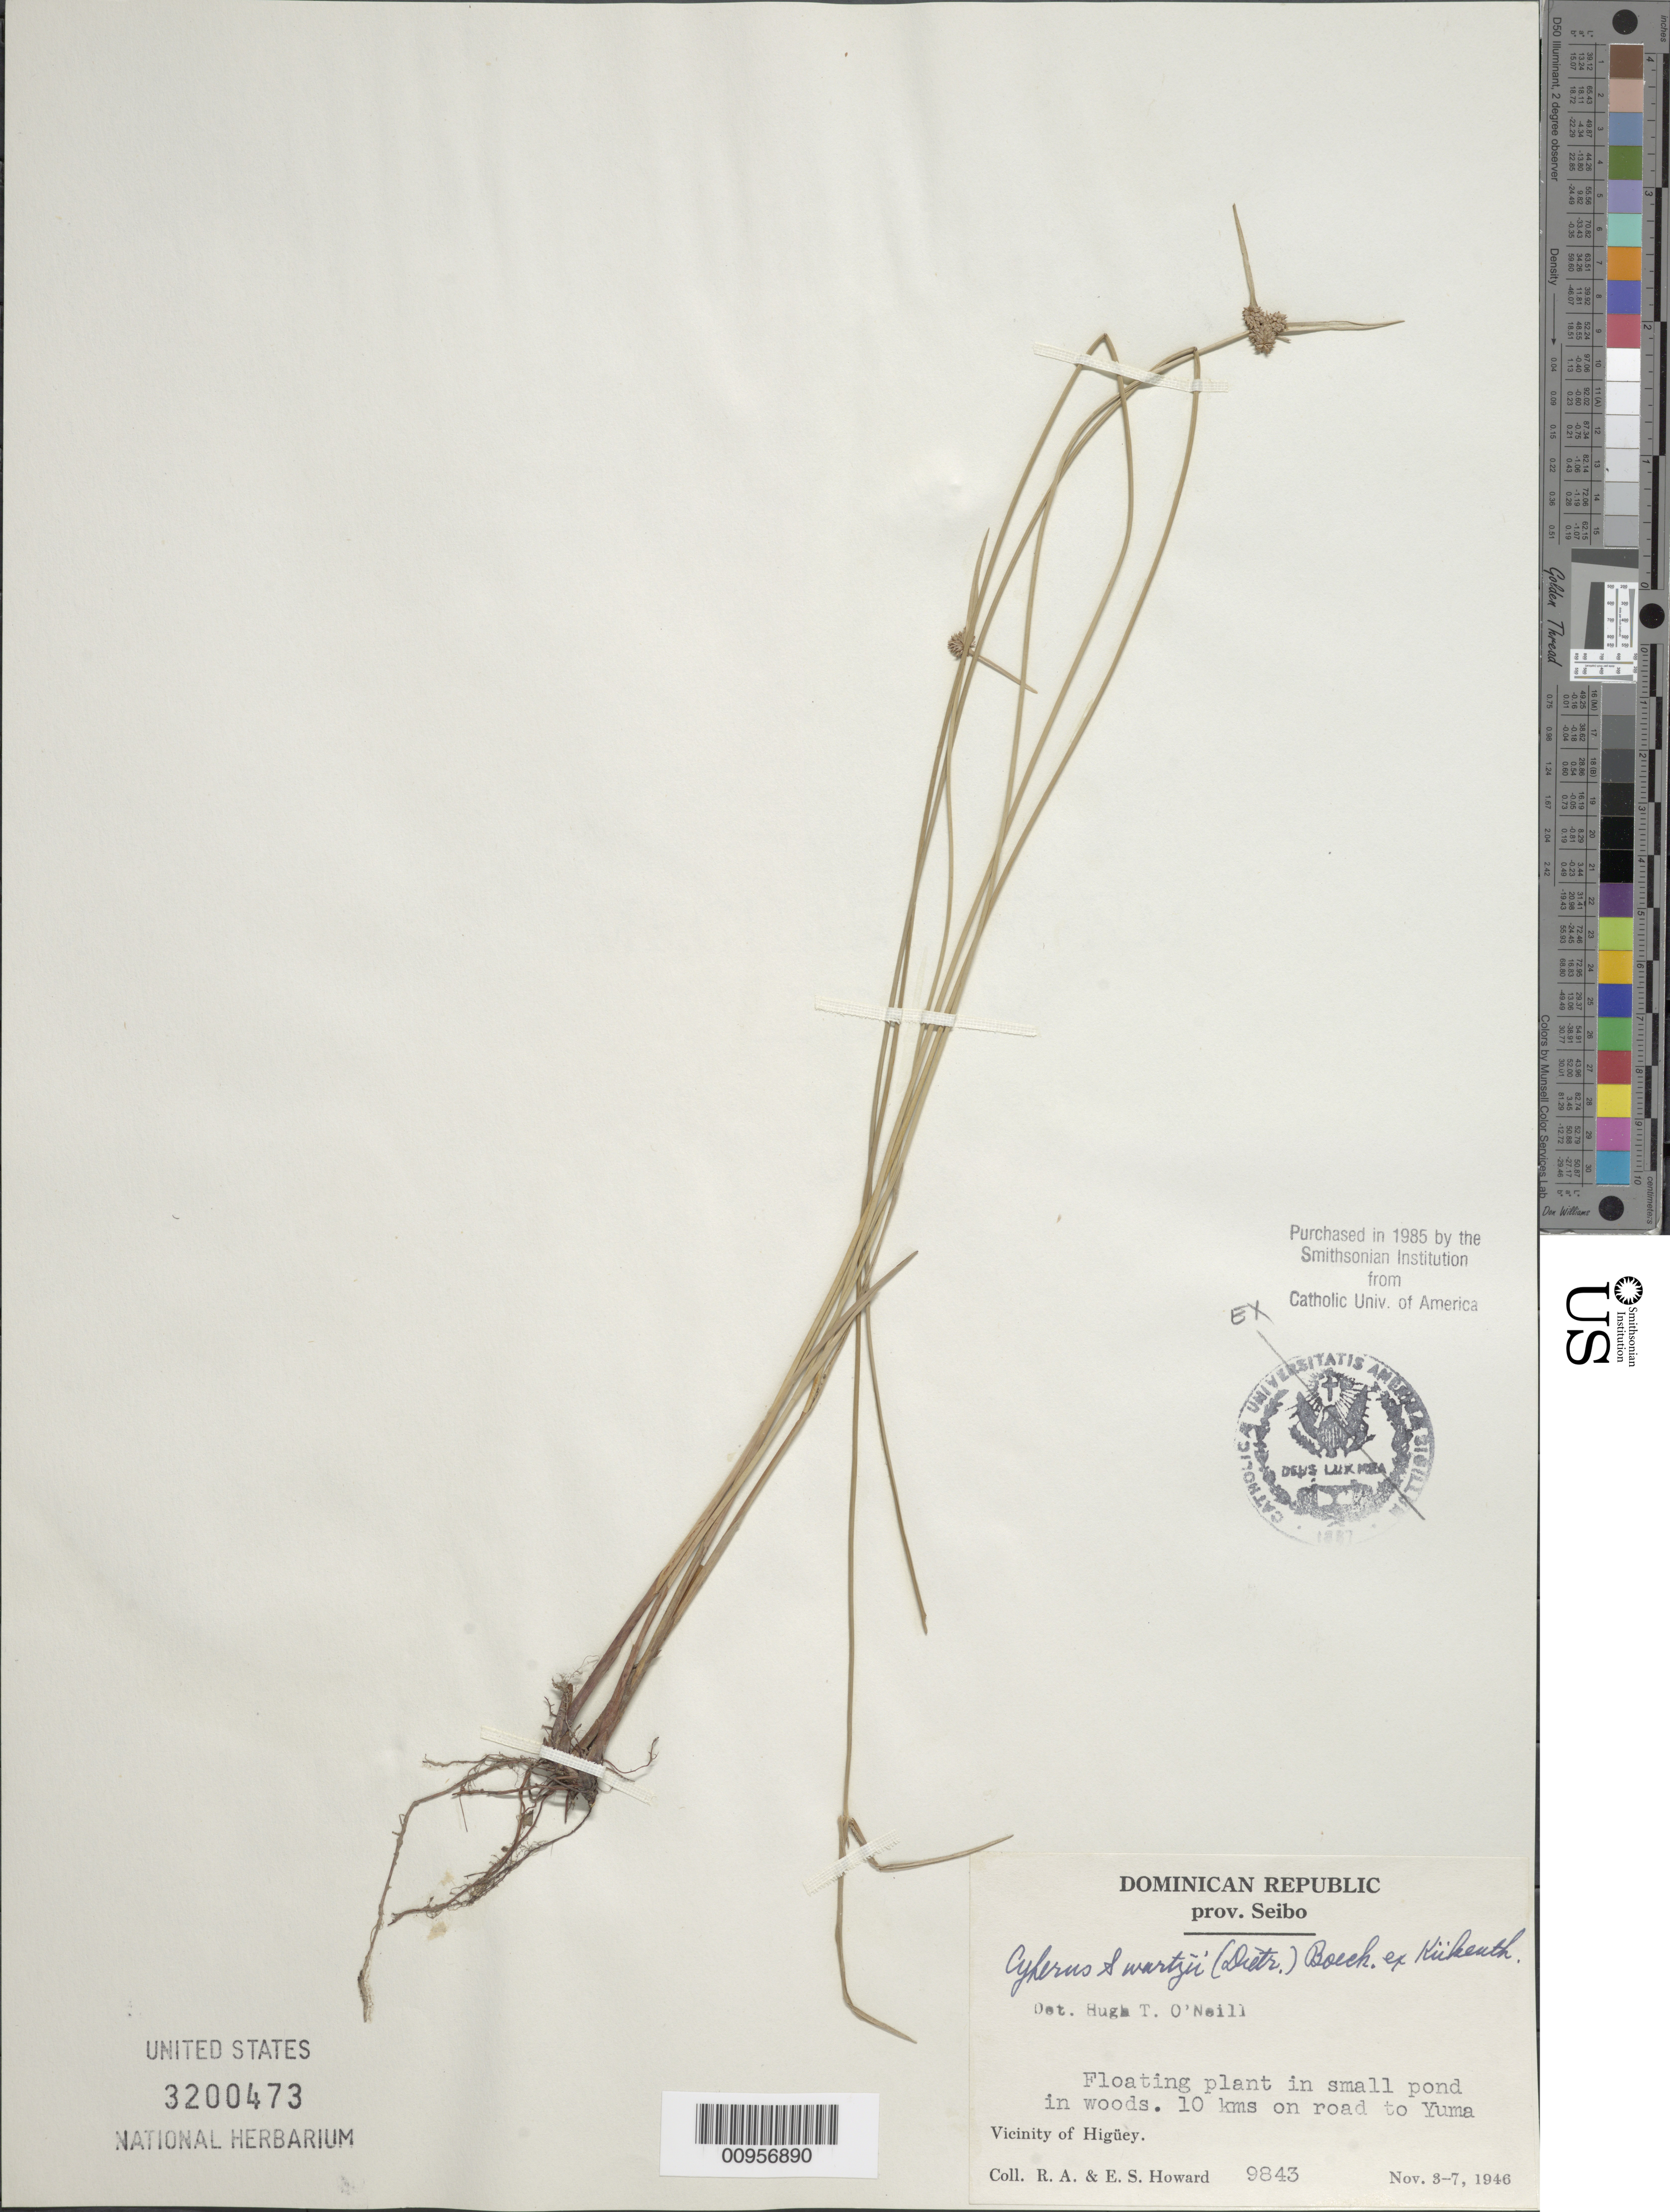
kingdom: Plantae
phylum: Tracheophyta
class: Liliopsida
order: Poales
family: Cyperaceae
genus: Cyperus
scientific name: Cyperus swartzii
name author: (A. Dietr.) Boeckeler ex Kük.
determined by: O'Neill, Hugh T.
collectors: R. A. Howard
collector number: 9843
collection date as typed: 03 Nov 1946 to 07 Nov 1946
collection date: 1946-11-03/1946-11-07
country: Dominican Republic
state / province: El Seibo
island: Hispaniola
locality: Vicinity of Higüey, small pond in woods, 10 kms on road to Yuma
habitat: Small pond in woods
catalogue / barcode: US 3200473